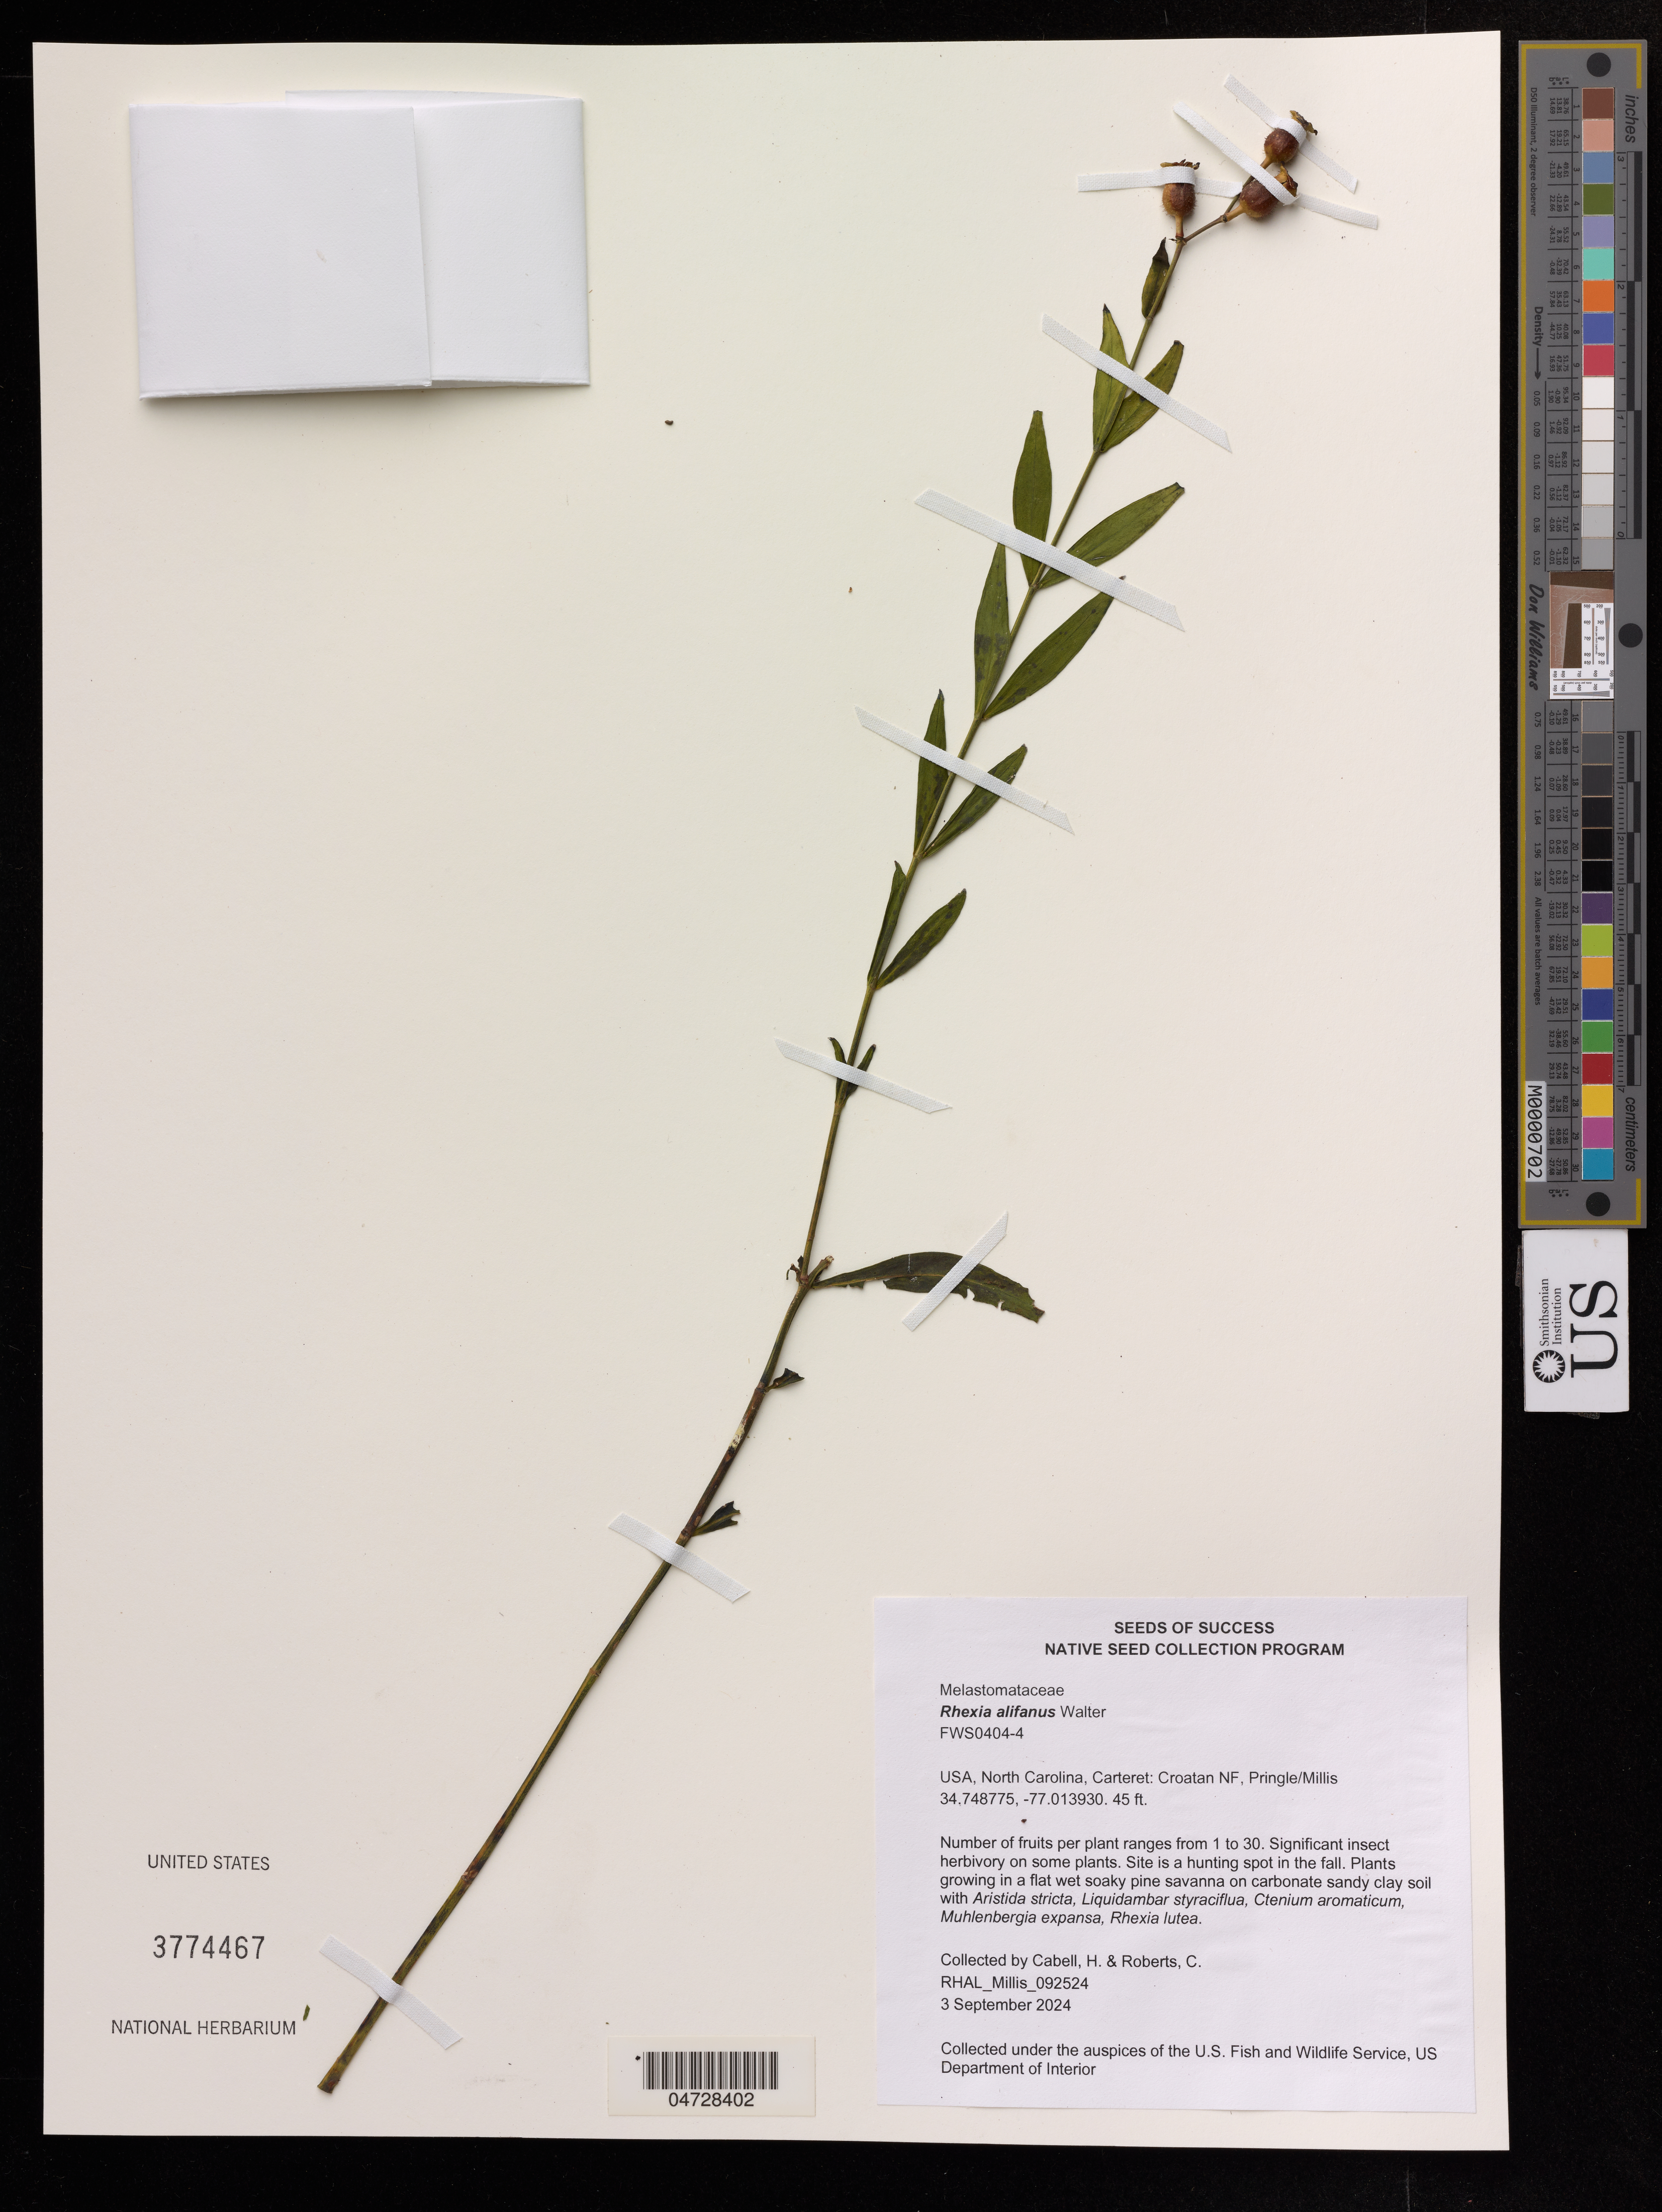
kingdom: Plantae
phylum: Tracheophyta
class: Magnoliopsida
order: Myrtales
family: Melastomataceae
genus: Rhexia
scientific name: Rhexia alifanus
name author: Walter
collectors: H. Cabell & C. Roberts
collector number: SFWS0404-4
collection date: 2024-09-03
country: United States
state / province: North Carolina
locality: Carteret: Croatan NF, Pringle/Millis.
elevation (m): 14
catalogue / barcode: US 3774467